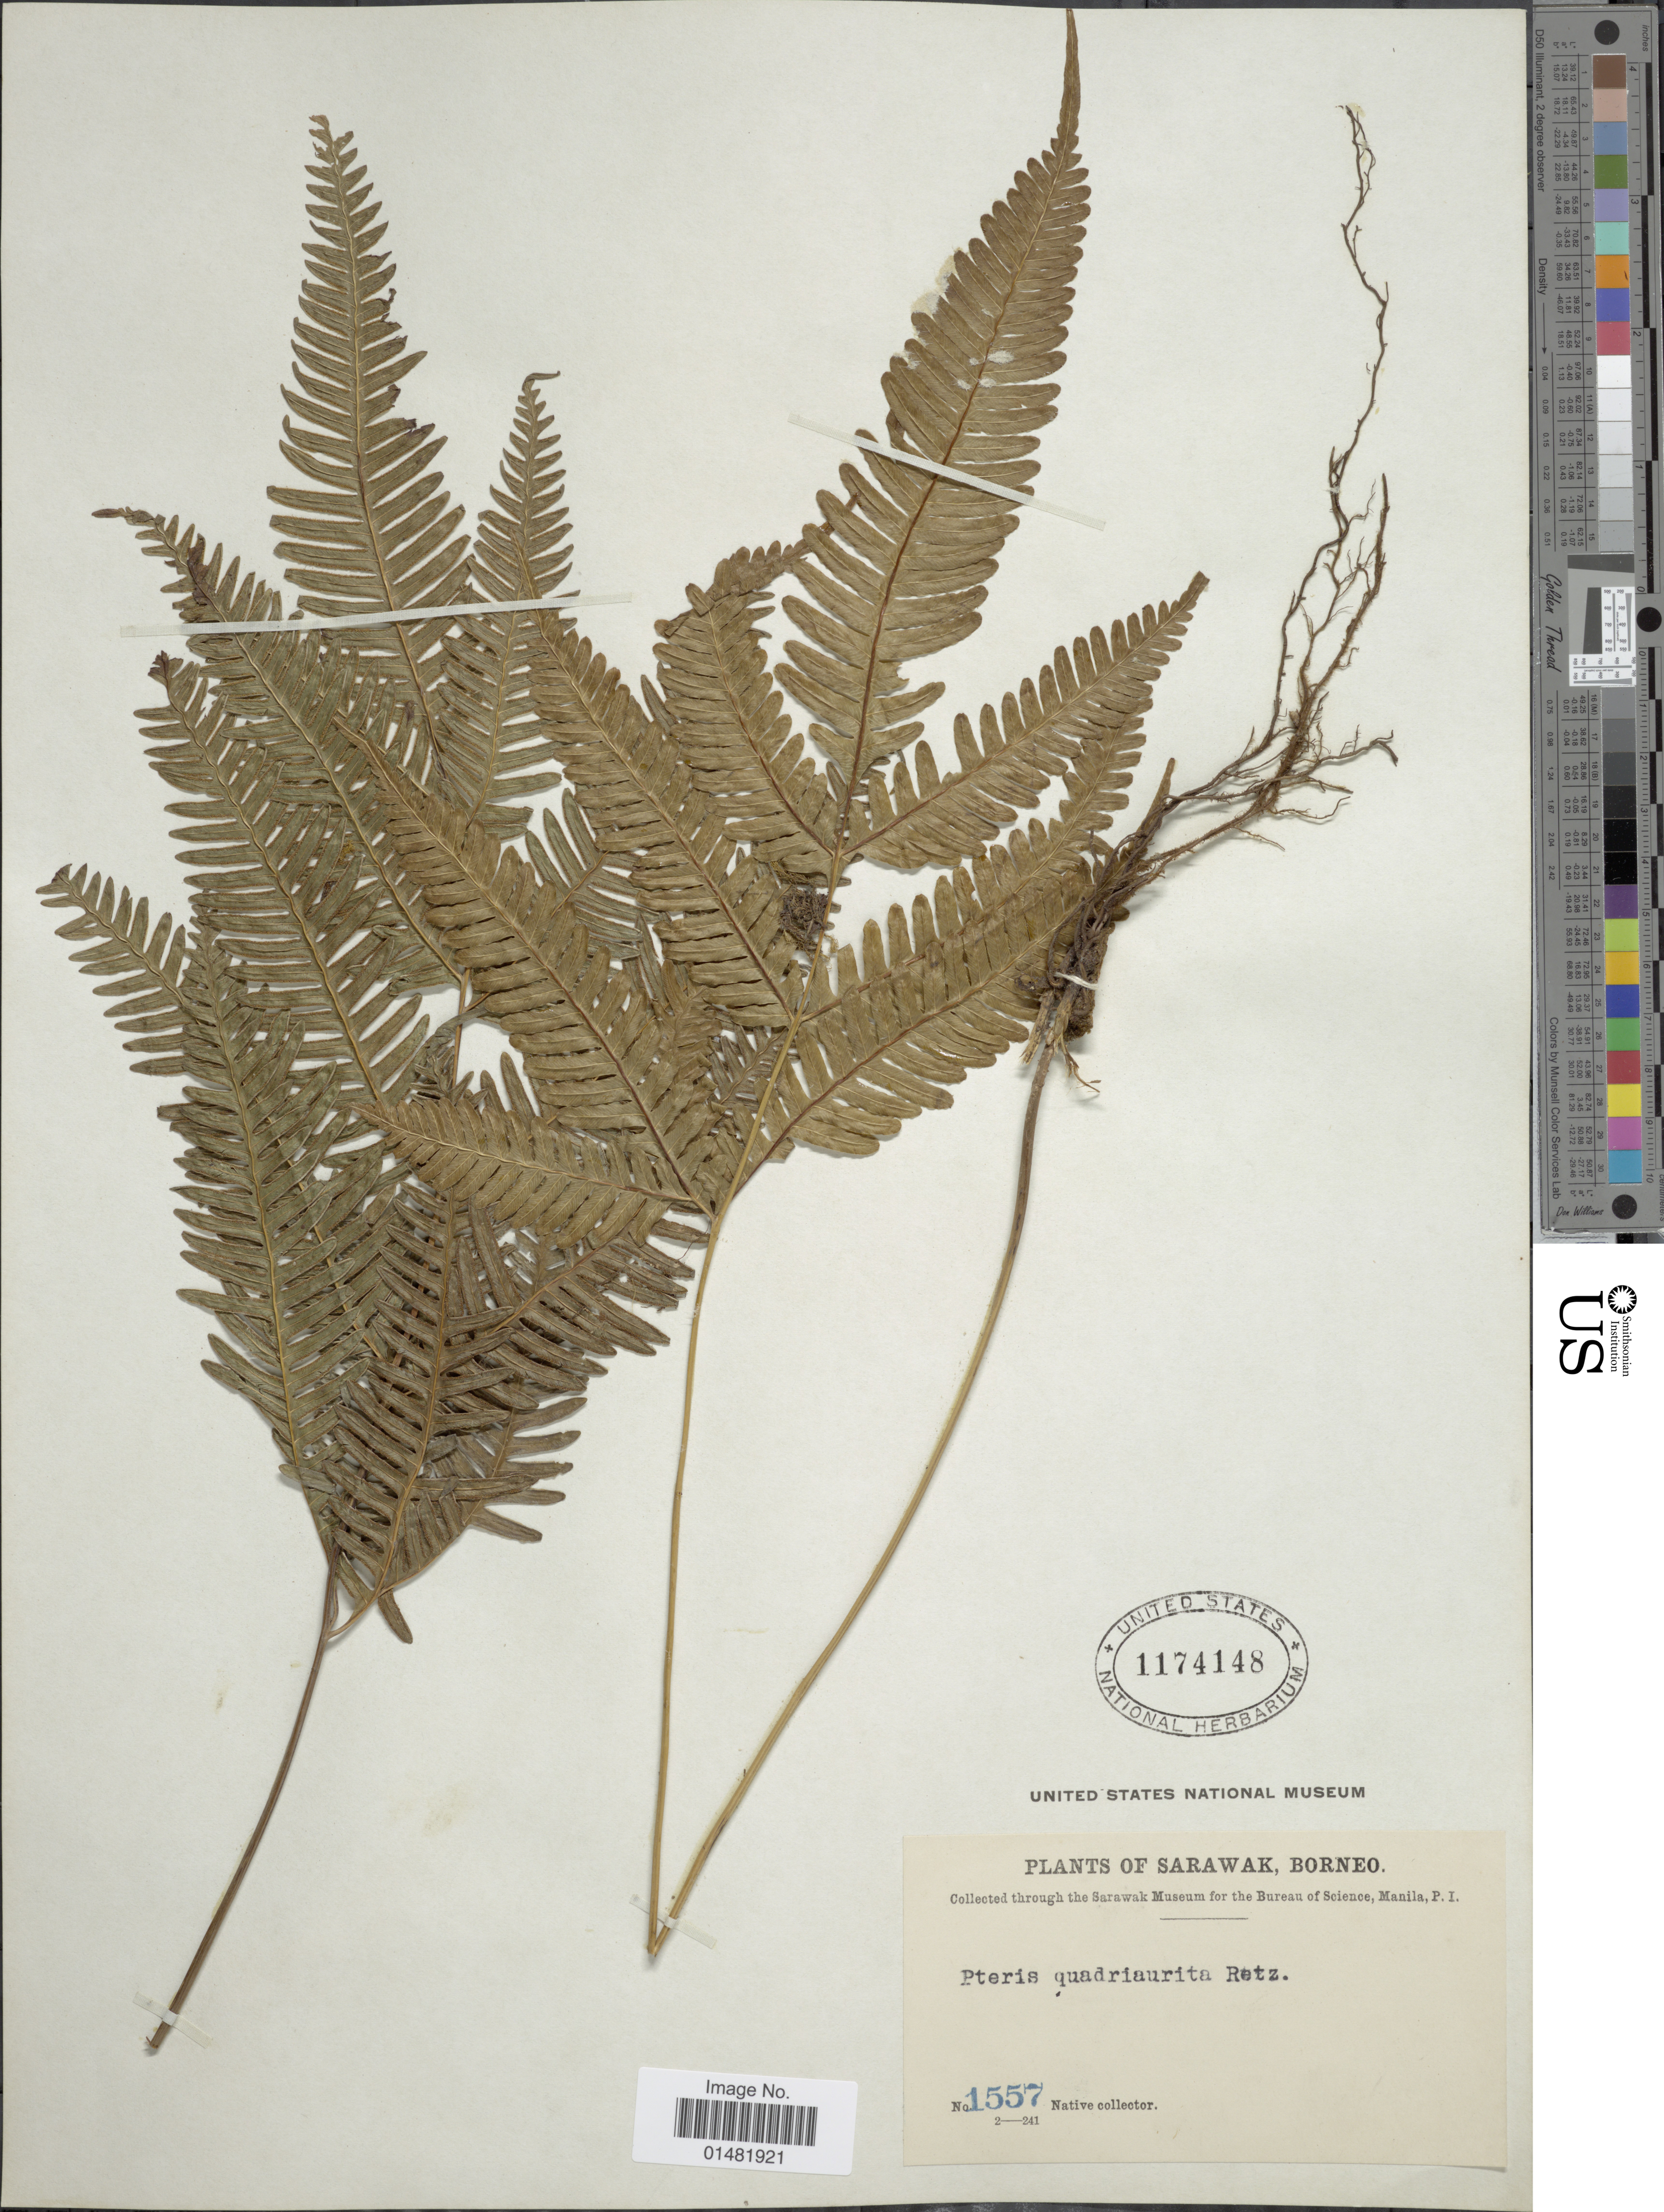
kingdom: Plantae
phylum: Tracheophyta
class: Polypodiopsida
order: Polypodiales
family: Pteridaceae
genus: Pteris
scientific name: Pteris quadriaurita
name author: Retz.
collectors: Native collector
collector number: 1557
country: Malaysia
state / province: Sarawak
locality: Borneo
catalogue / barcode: US 1174148